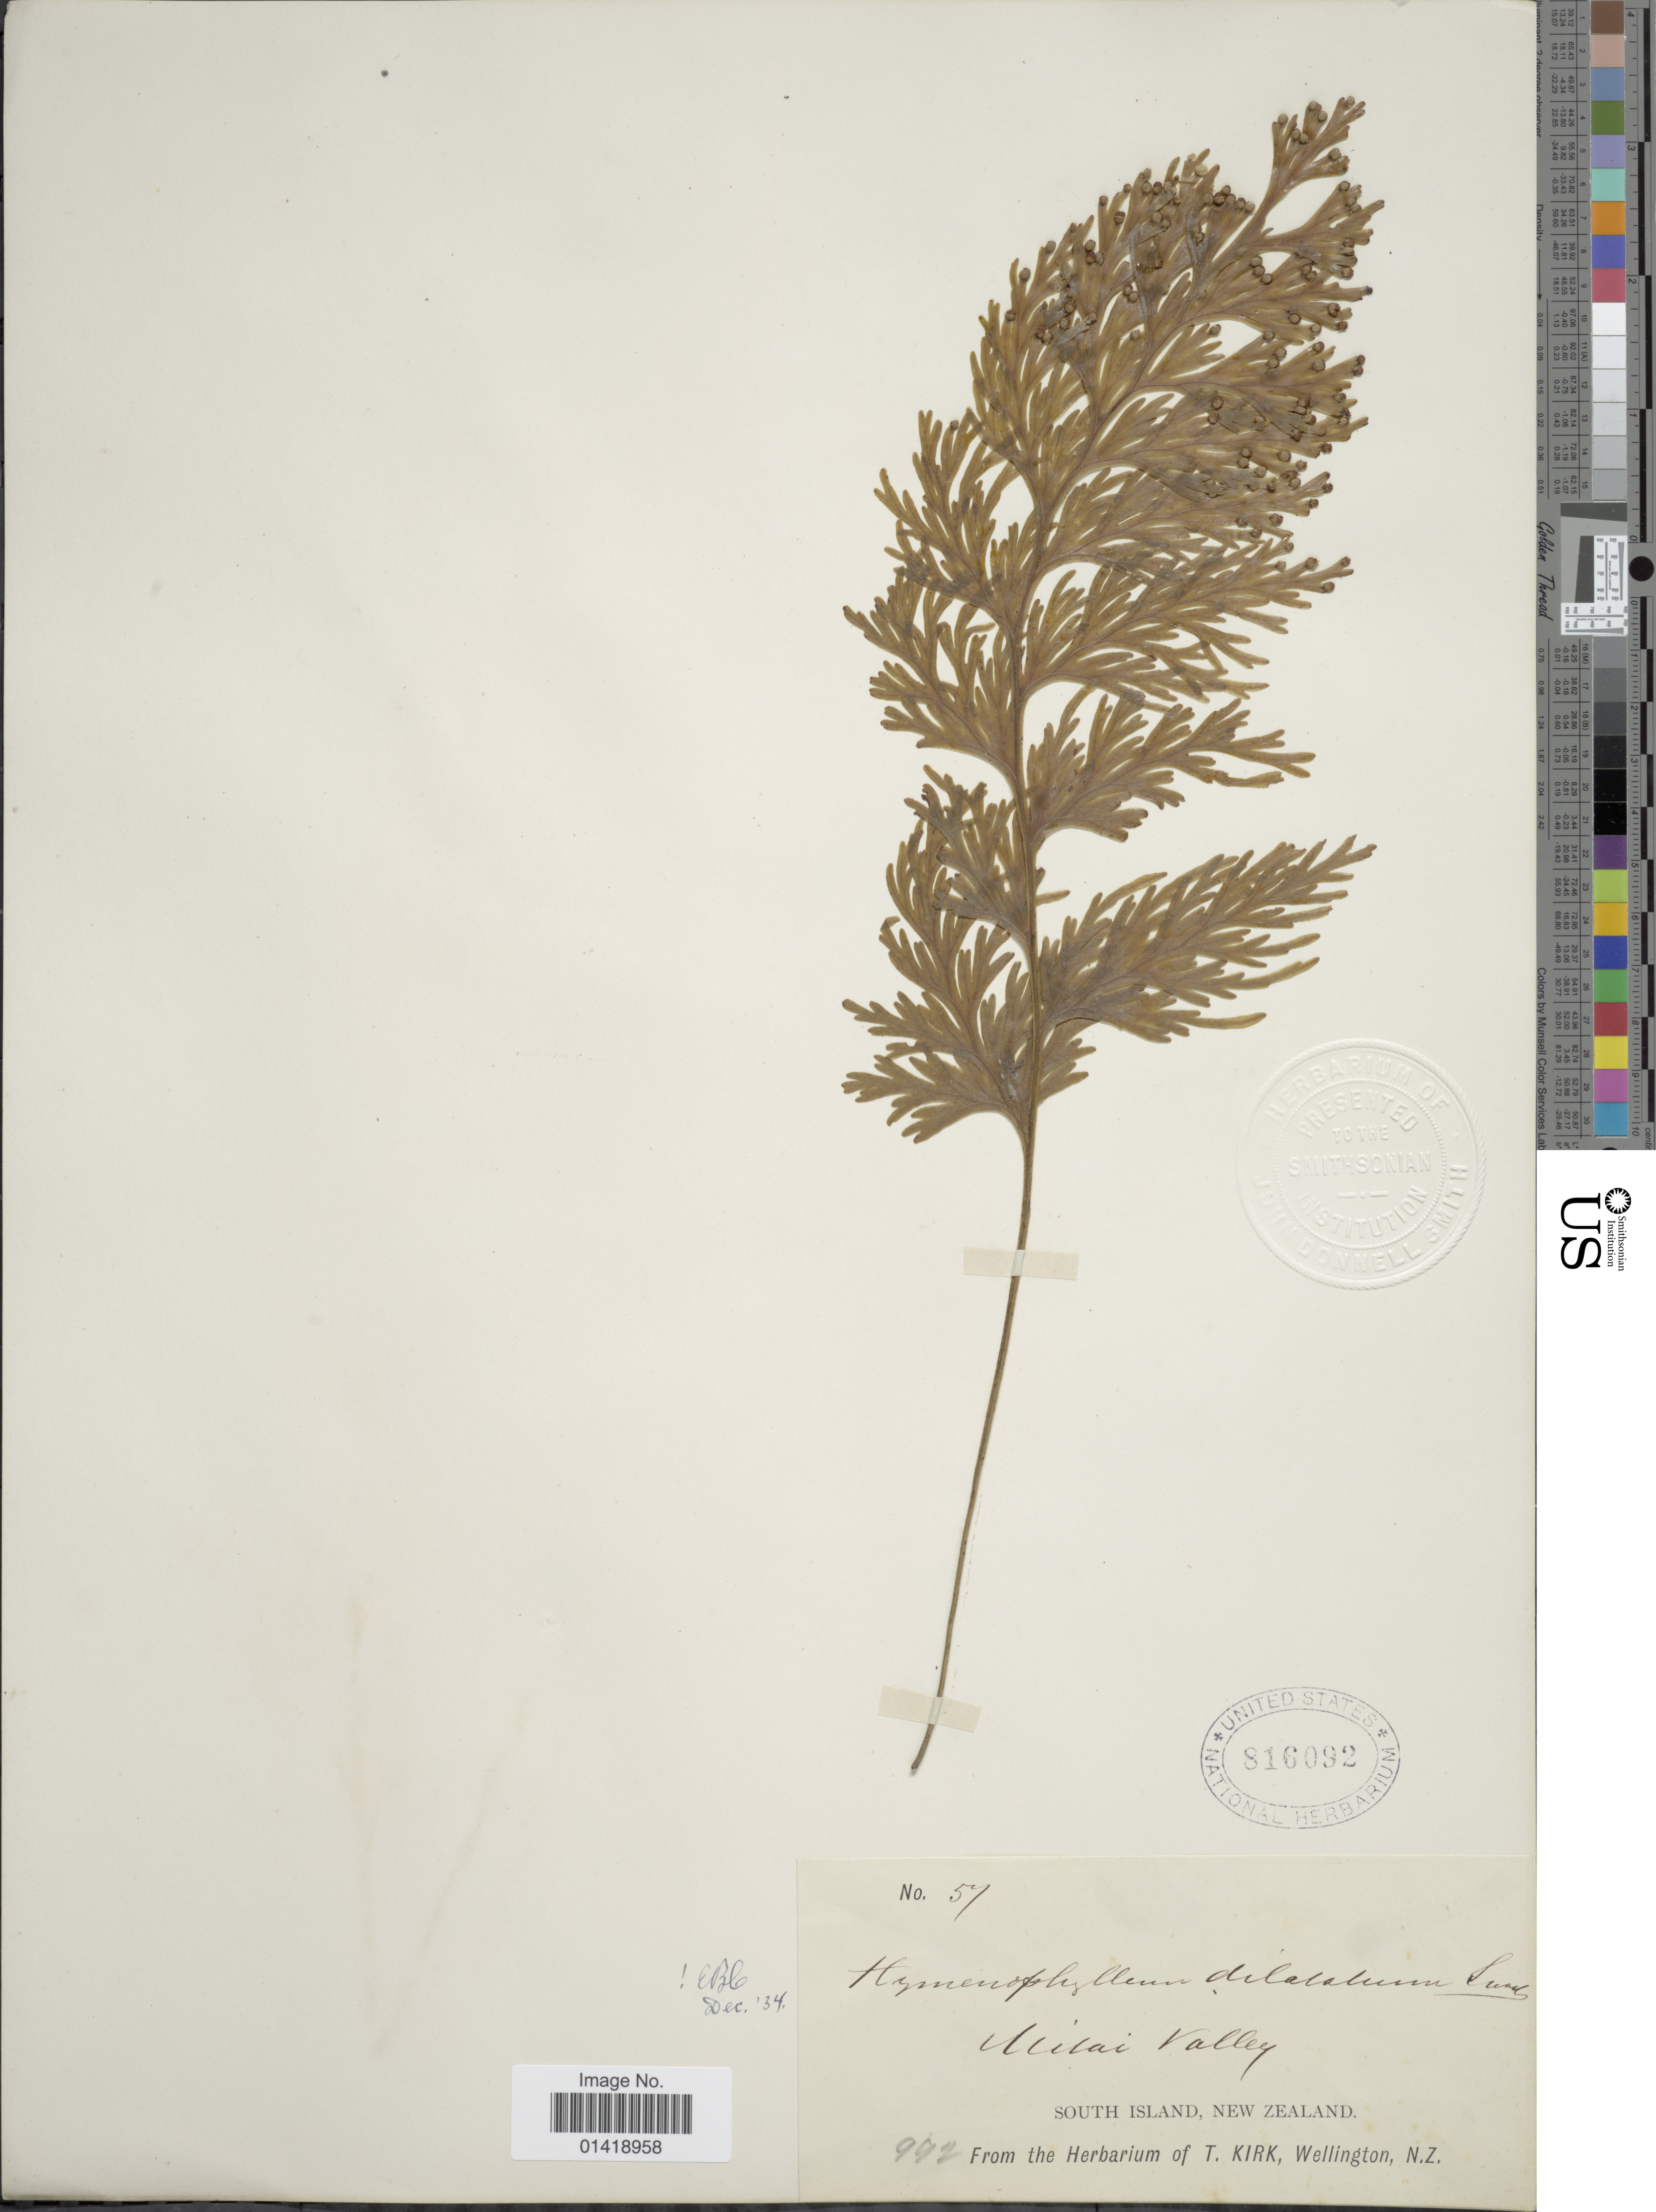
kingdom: Plantae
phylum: Tracheophyta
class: Polypodiopsida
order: Hymenophyllales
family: Hymenophyllaceae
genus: Hymenophyllum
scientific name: Hymenophyllum dilatatum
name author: Sw.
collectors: ex herb. T. Kirk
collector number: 992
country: New Zealand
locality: Milai [Maitai] valley, South Island, New Zealand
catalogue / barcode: US 816092